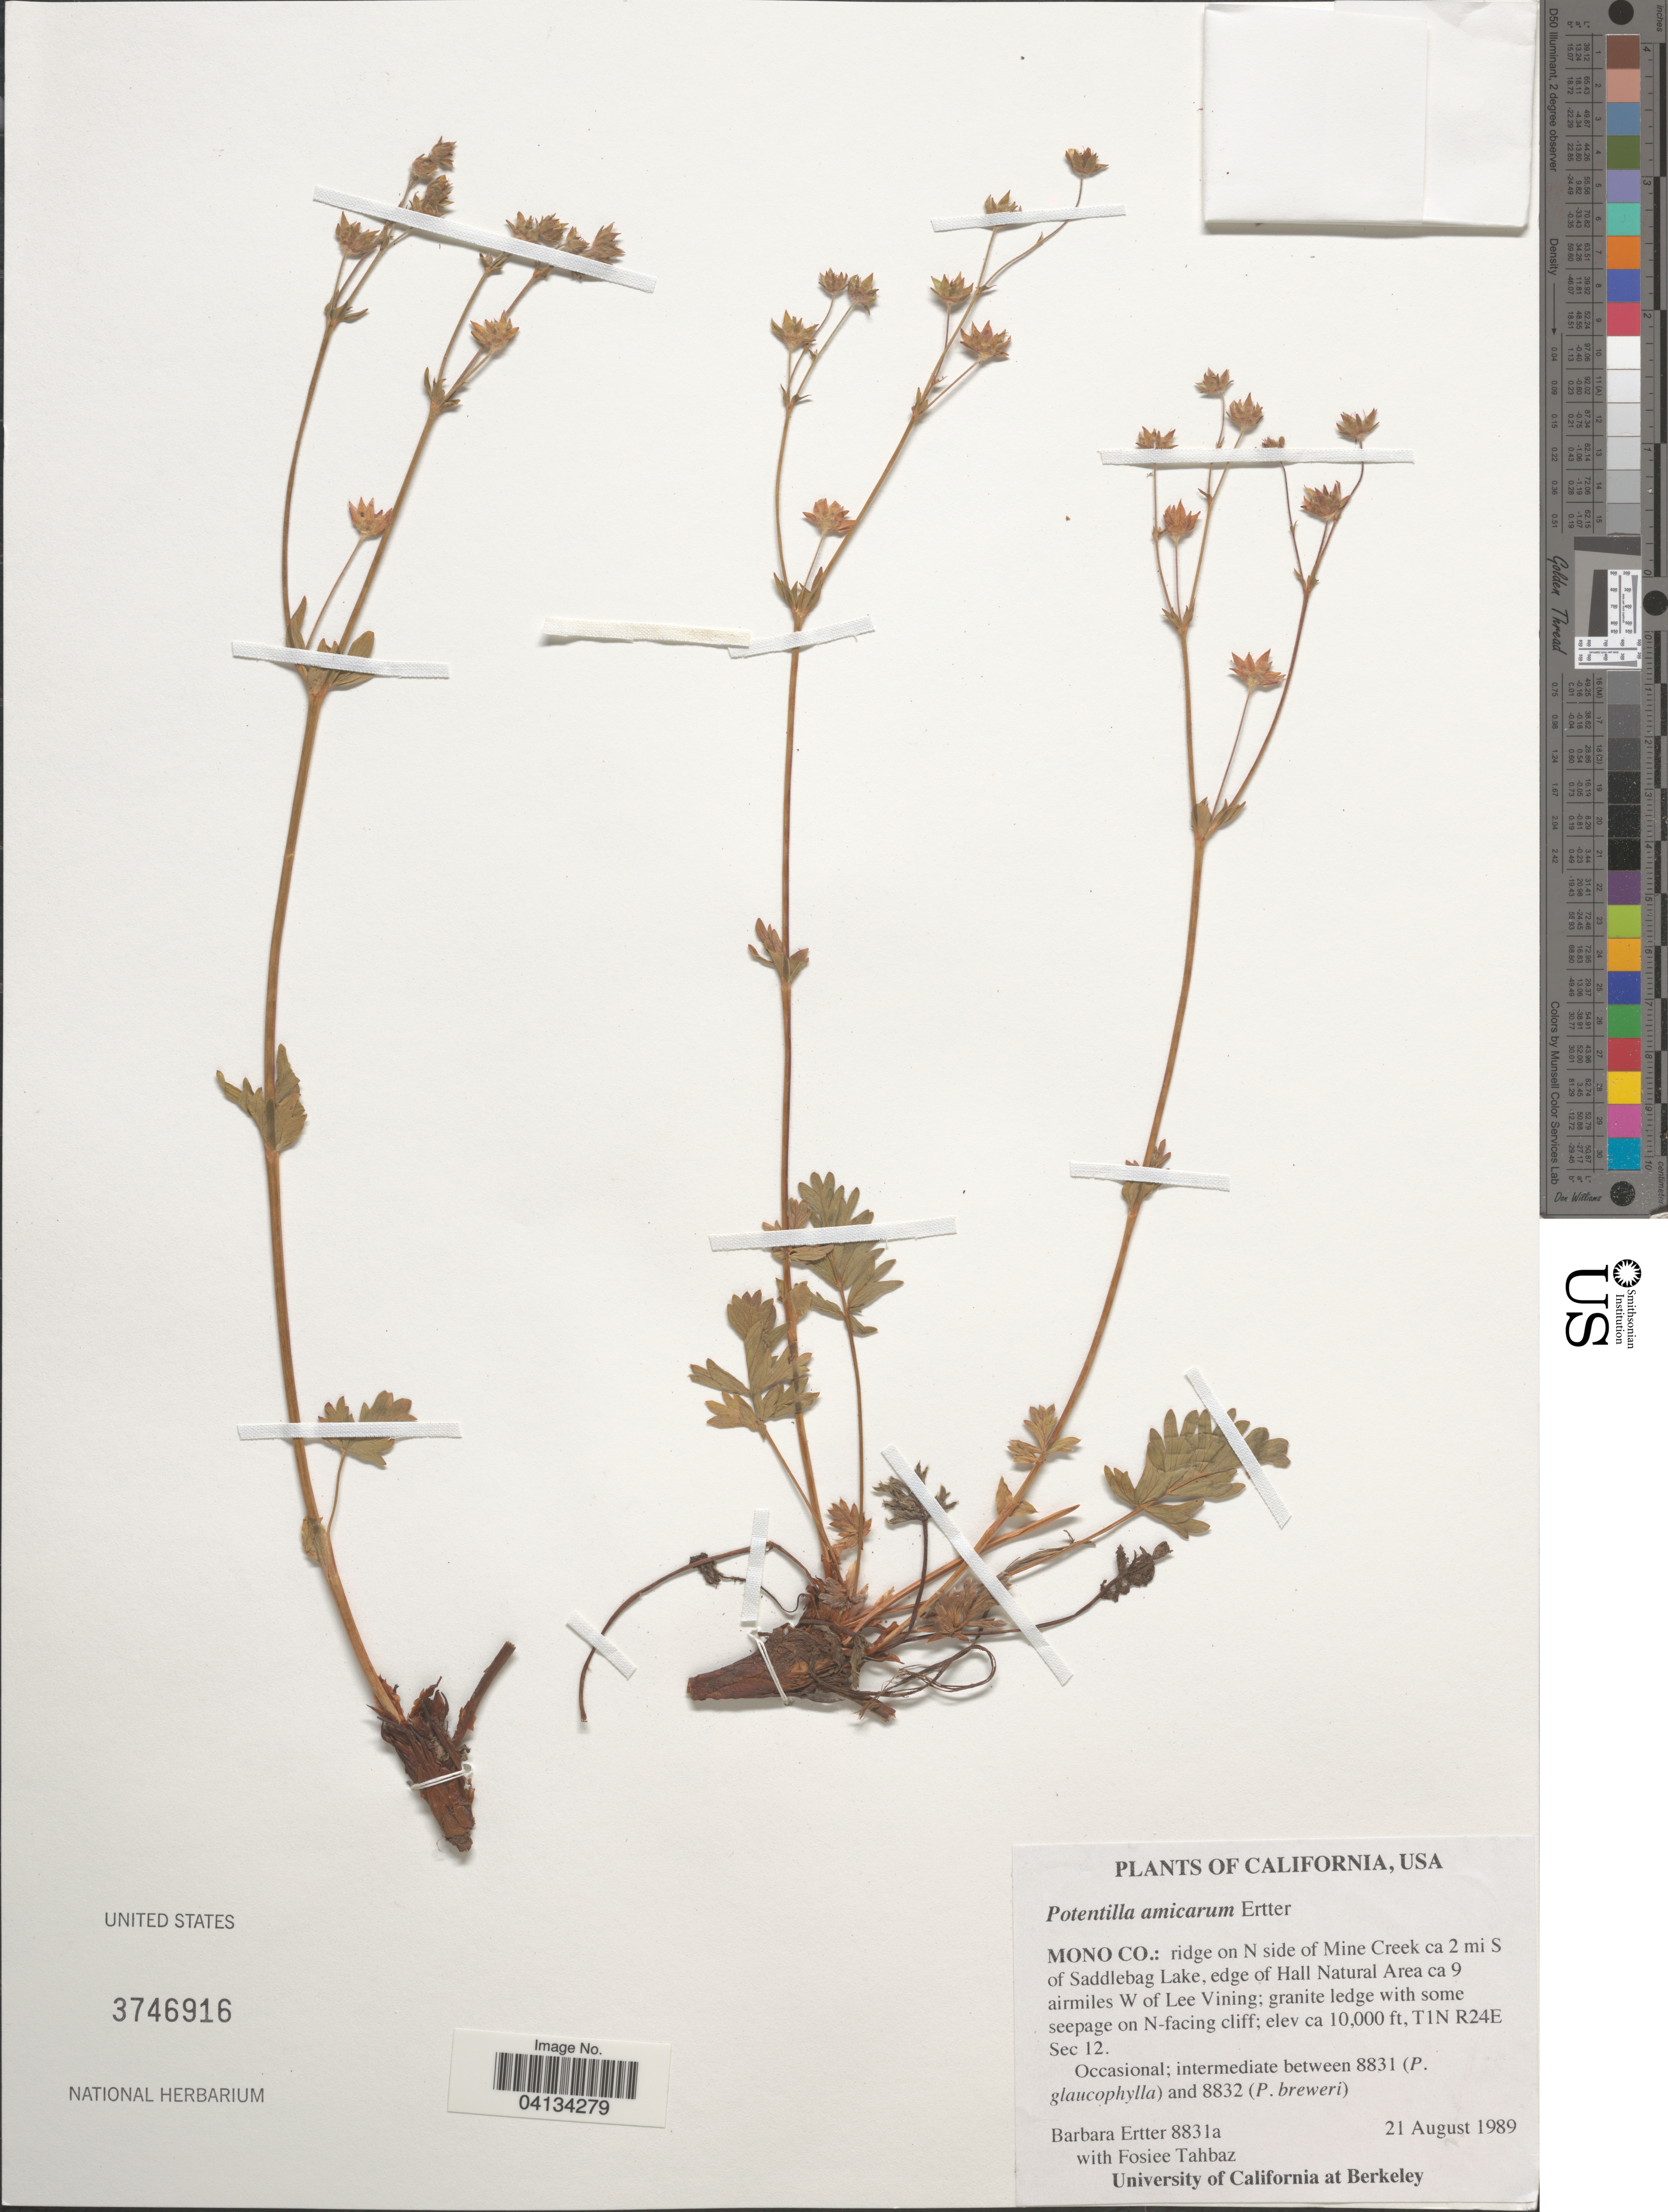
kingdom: Plantae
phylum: Tracheophyta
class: Magnoliopsida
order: Rosales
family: Rosaceae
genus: Potentilla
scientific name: Potentilla amicarum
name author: Ertter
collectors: B. Ertter & F. Tahbaz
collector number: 8831a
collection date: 1989-08-21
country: United States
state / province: California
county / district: Mono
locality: Mono Co.: ridge on N side of Mine Creek ca 2 mi S of Saddlebag Lake, edge of Hall Natural Area ca 9 airmiles W of Lee Vining; granite ledge with some seepage on N-facing cliff; T1N R24W Sec 12.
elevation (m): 3048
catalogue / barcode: US 3746916